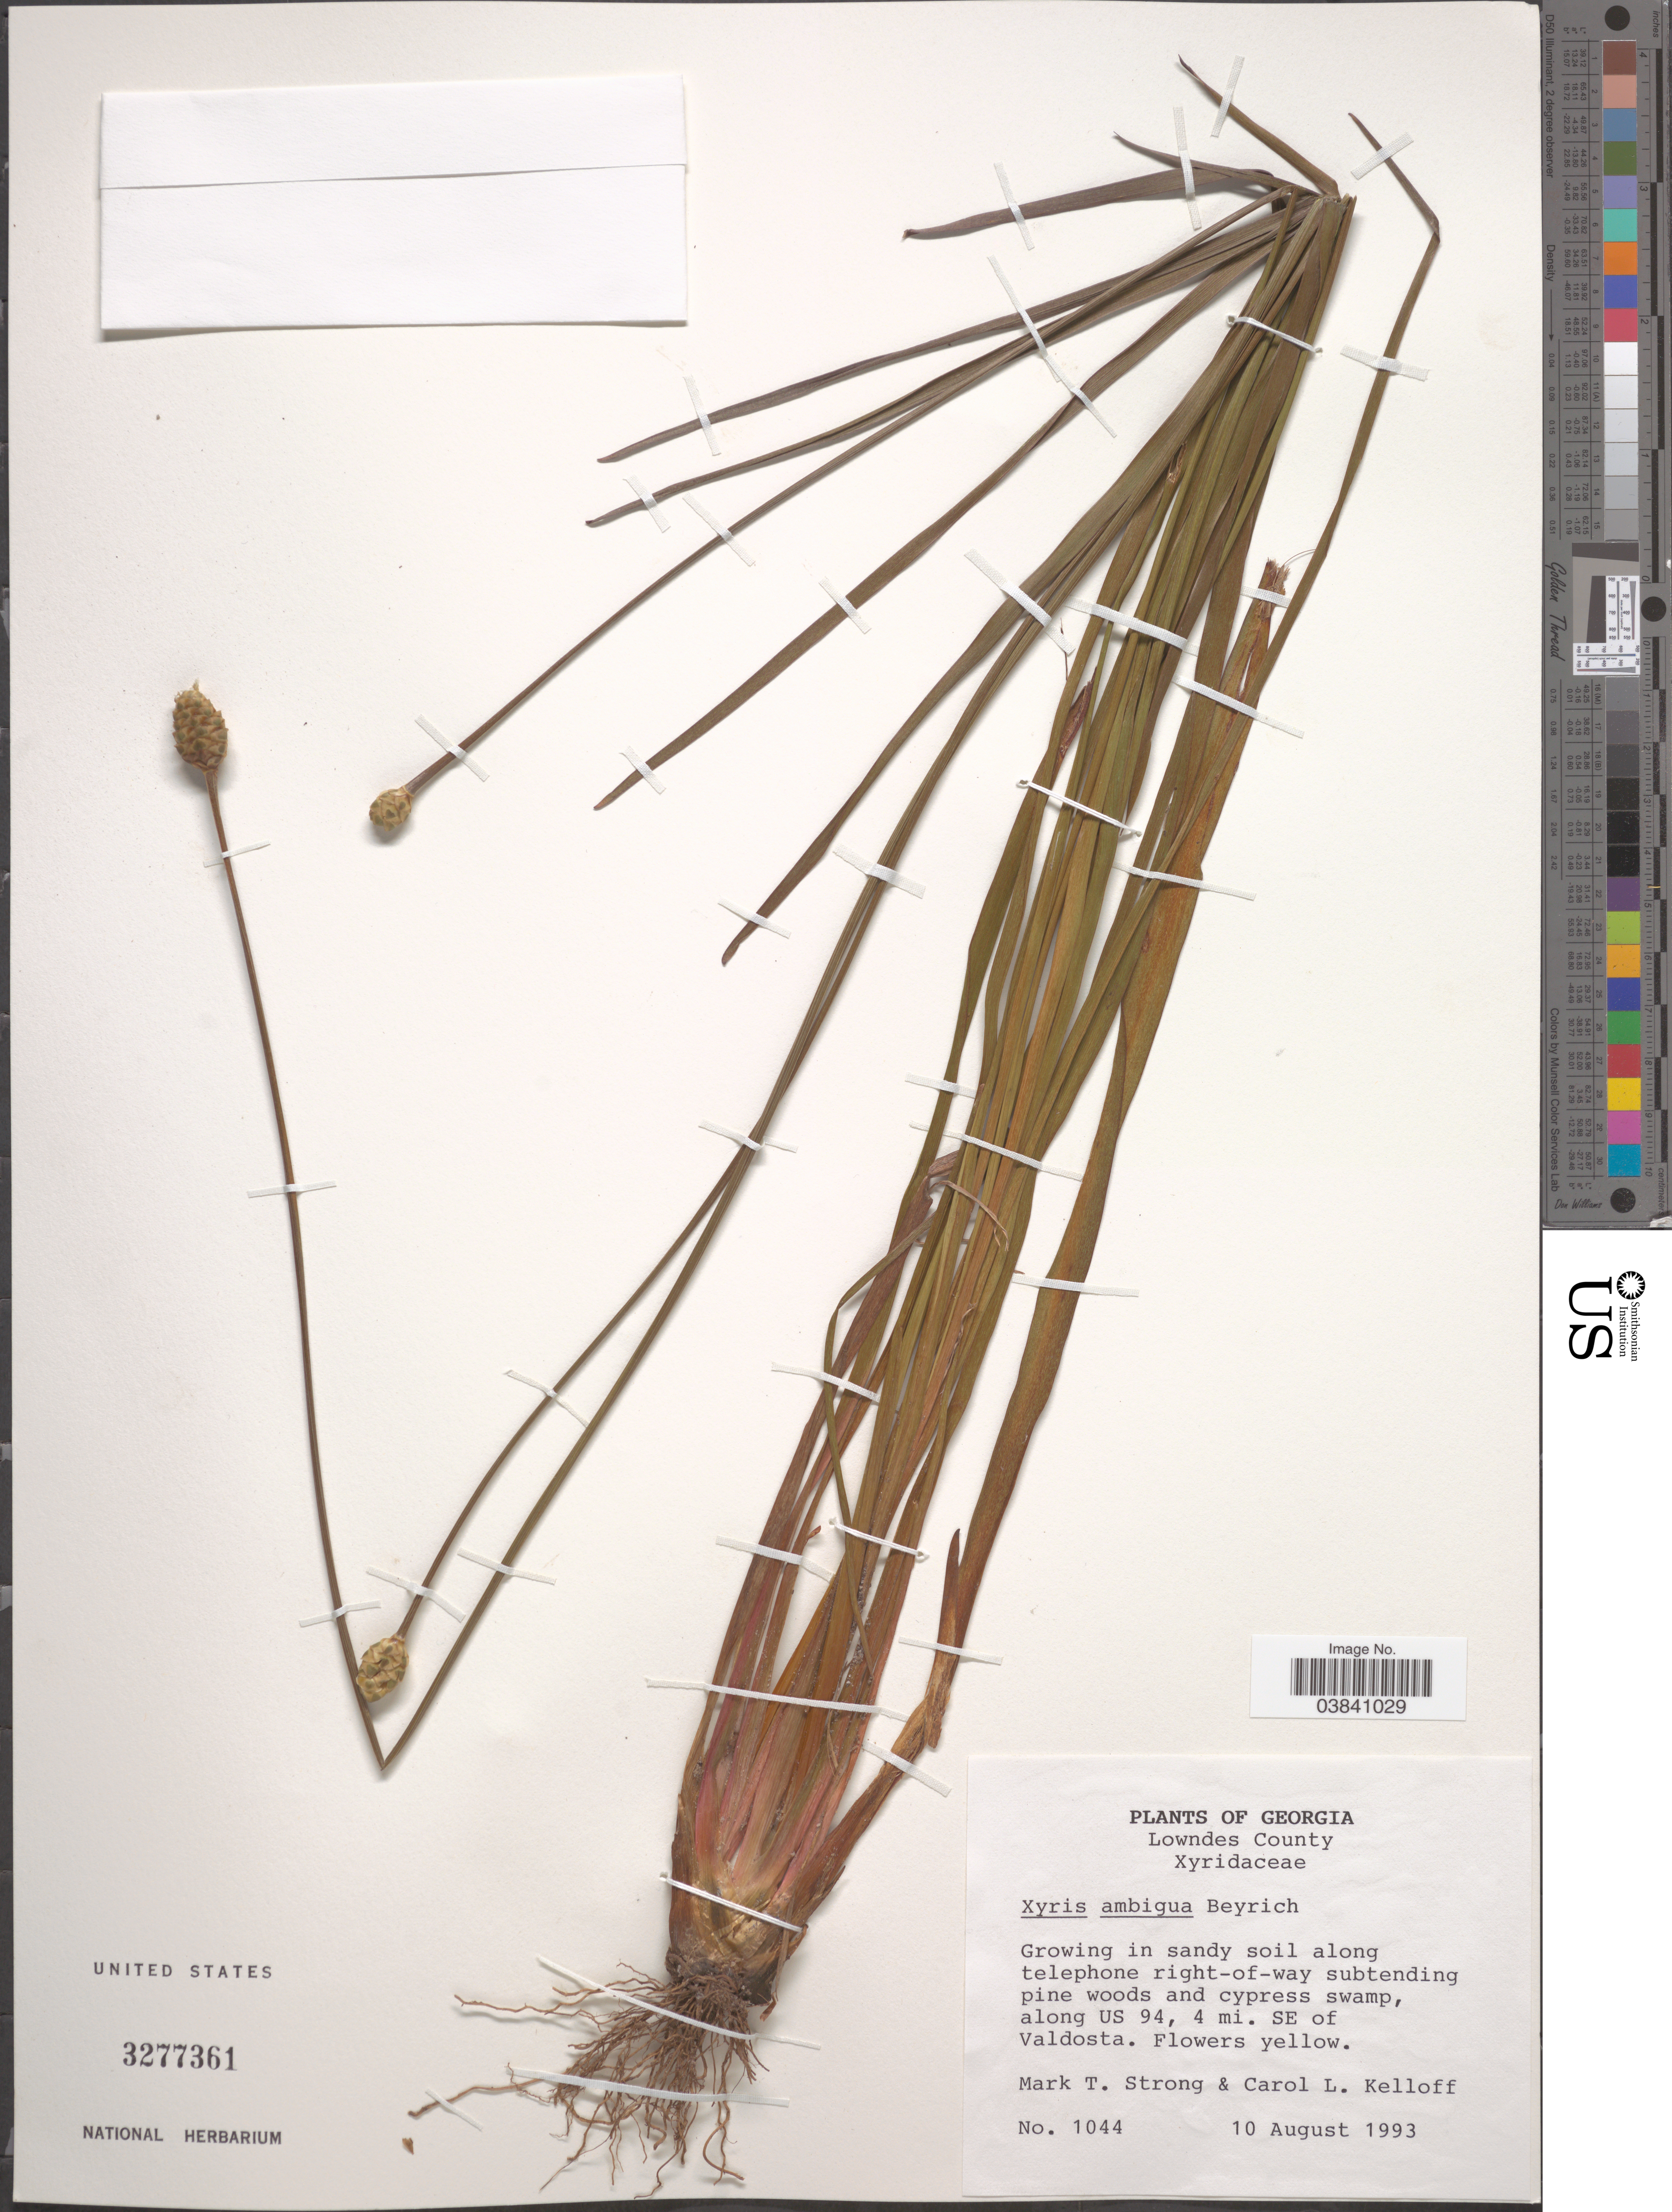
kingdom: Plantae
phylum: Tracheophyta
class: Liliopsida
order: Poales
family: Xyridaceae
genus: Xyris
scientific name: Xyris ambigua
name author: Beyr. ex Kunth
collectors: M. T. Strong & C. L. Kelloff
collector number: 1044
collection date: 1993-08-10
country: United States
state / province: Georgia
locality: Lowndes County. Along US 94, 4 mi. SE of Valdosta.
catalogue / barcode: US 3277361